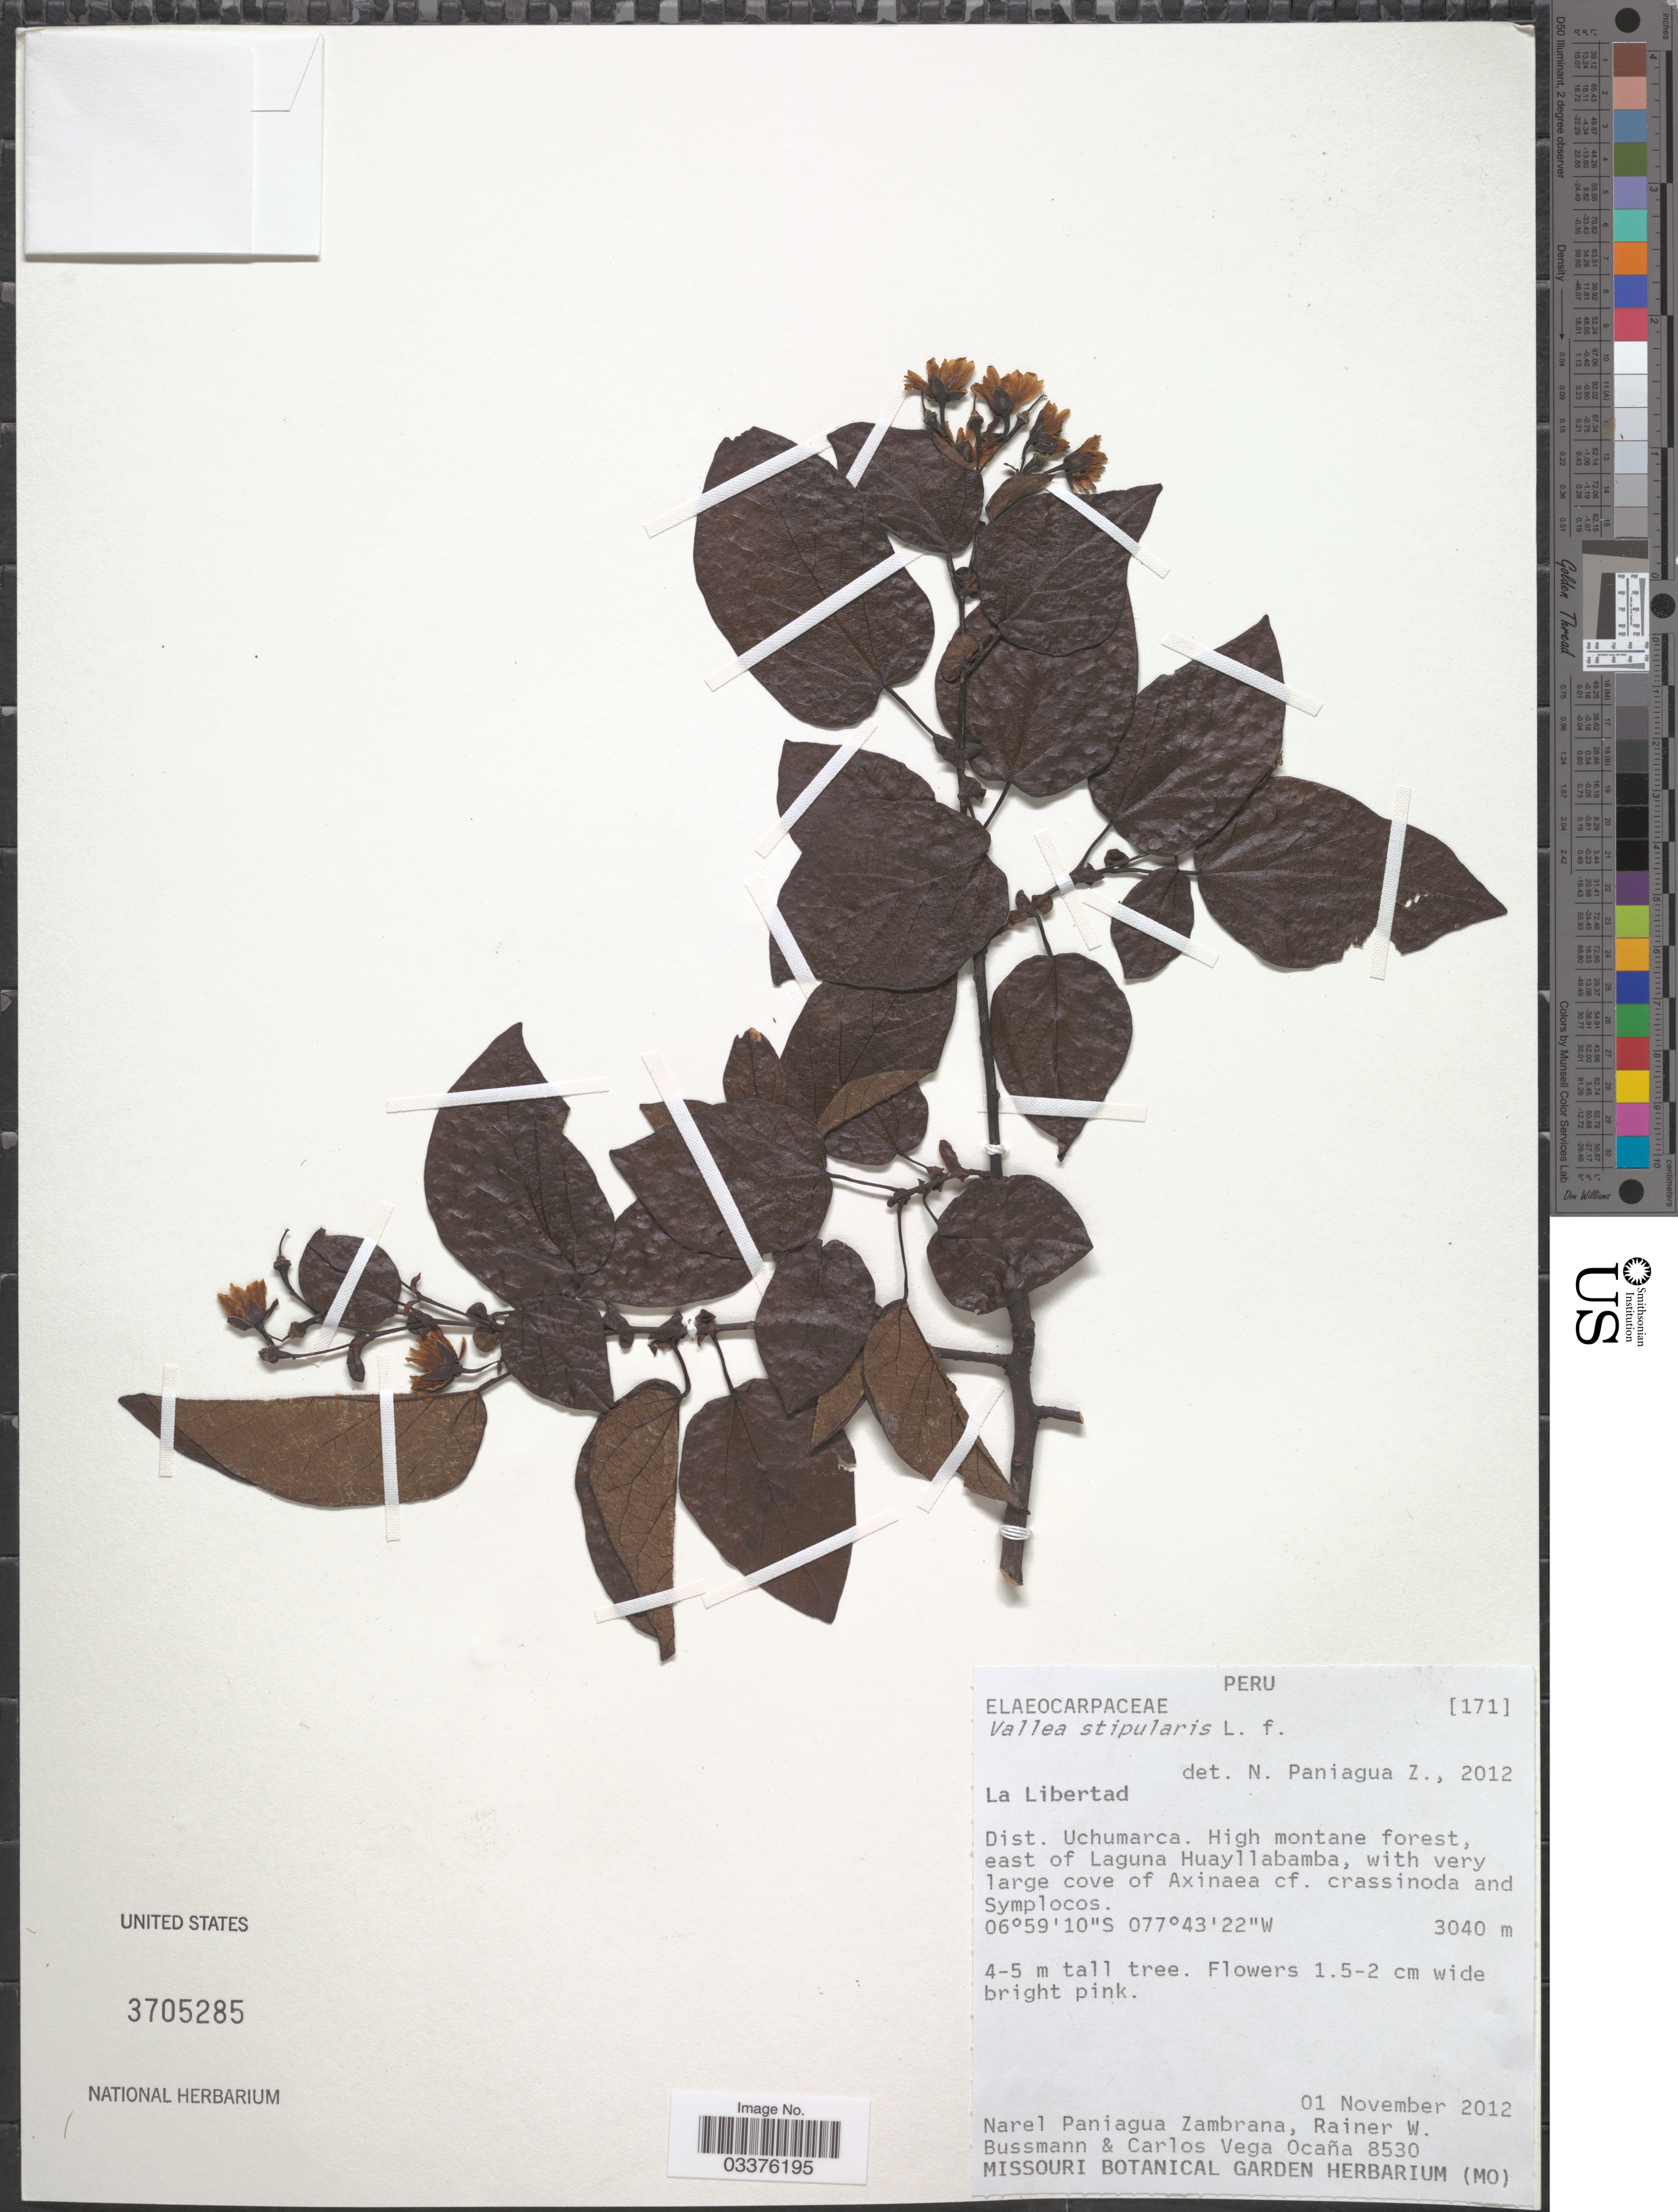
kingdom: Plantae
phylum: Tracheophyta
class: Magnoliopsida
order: Oxalidales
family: Elaeocarpaceae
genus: Vallea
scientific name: Vallea stipularis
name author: L. f.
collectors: N. Zambrana, R. W. Bussmann & C. Vega Ocaña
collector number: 8530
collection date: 2012-11-01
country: Peru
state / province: La Libertad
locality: Dist. Uchumarca. High montane forest, east of Laguna Huayllabamba.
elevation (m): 3040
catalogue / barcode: US 3705285